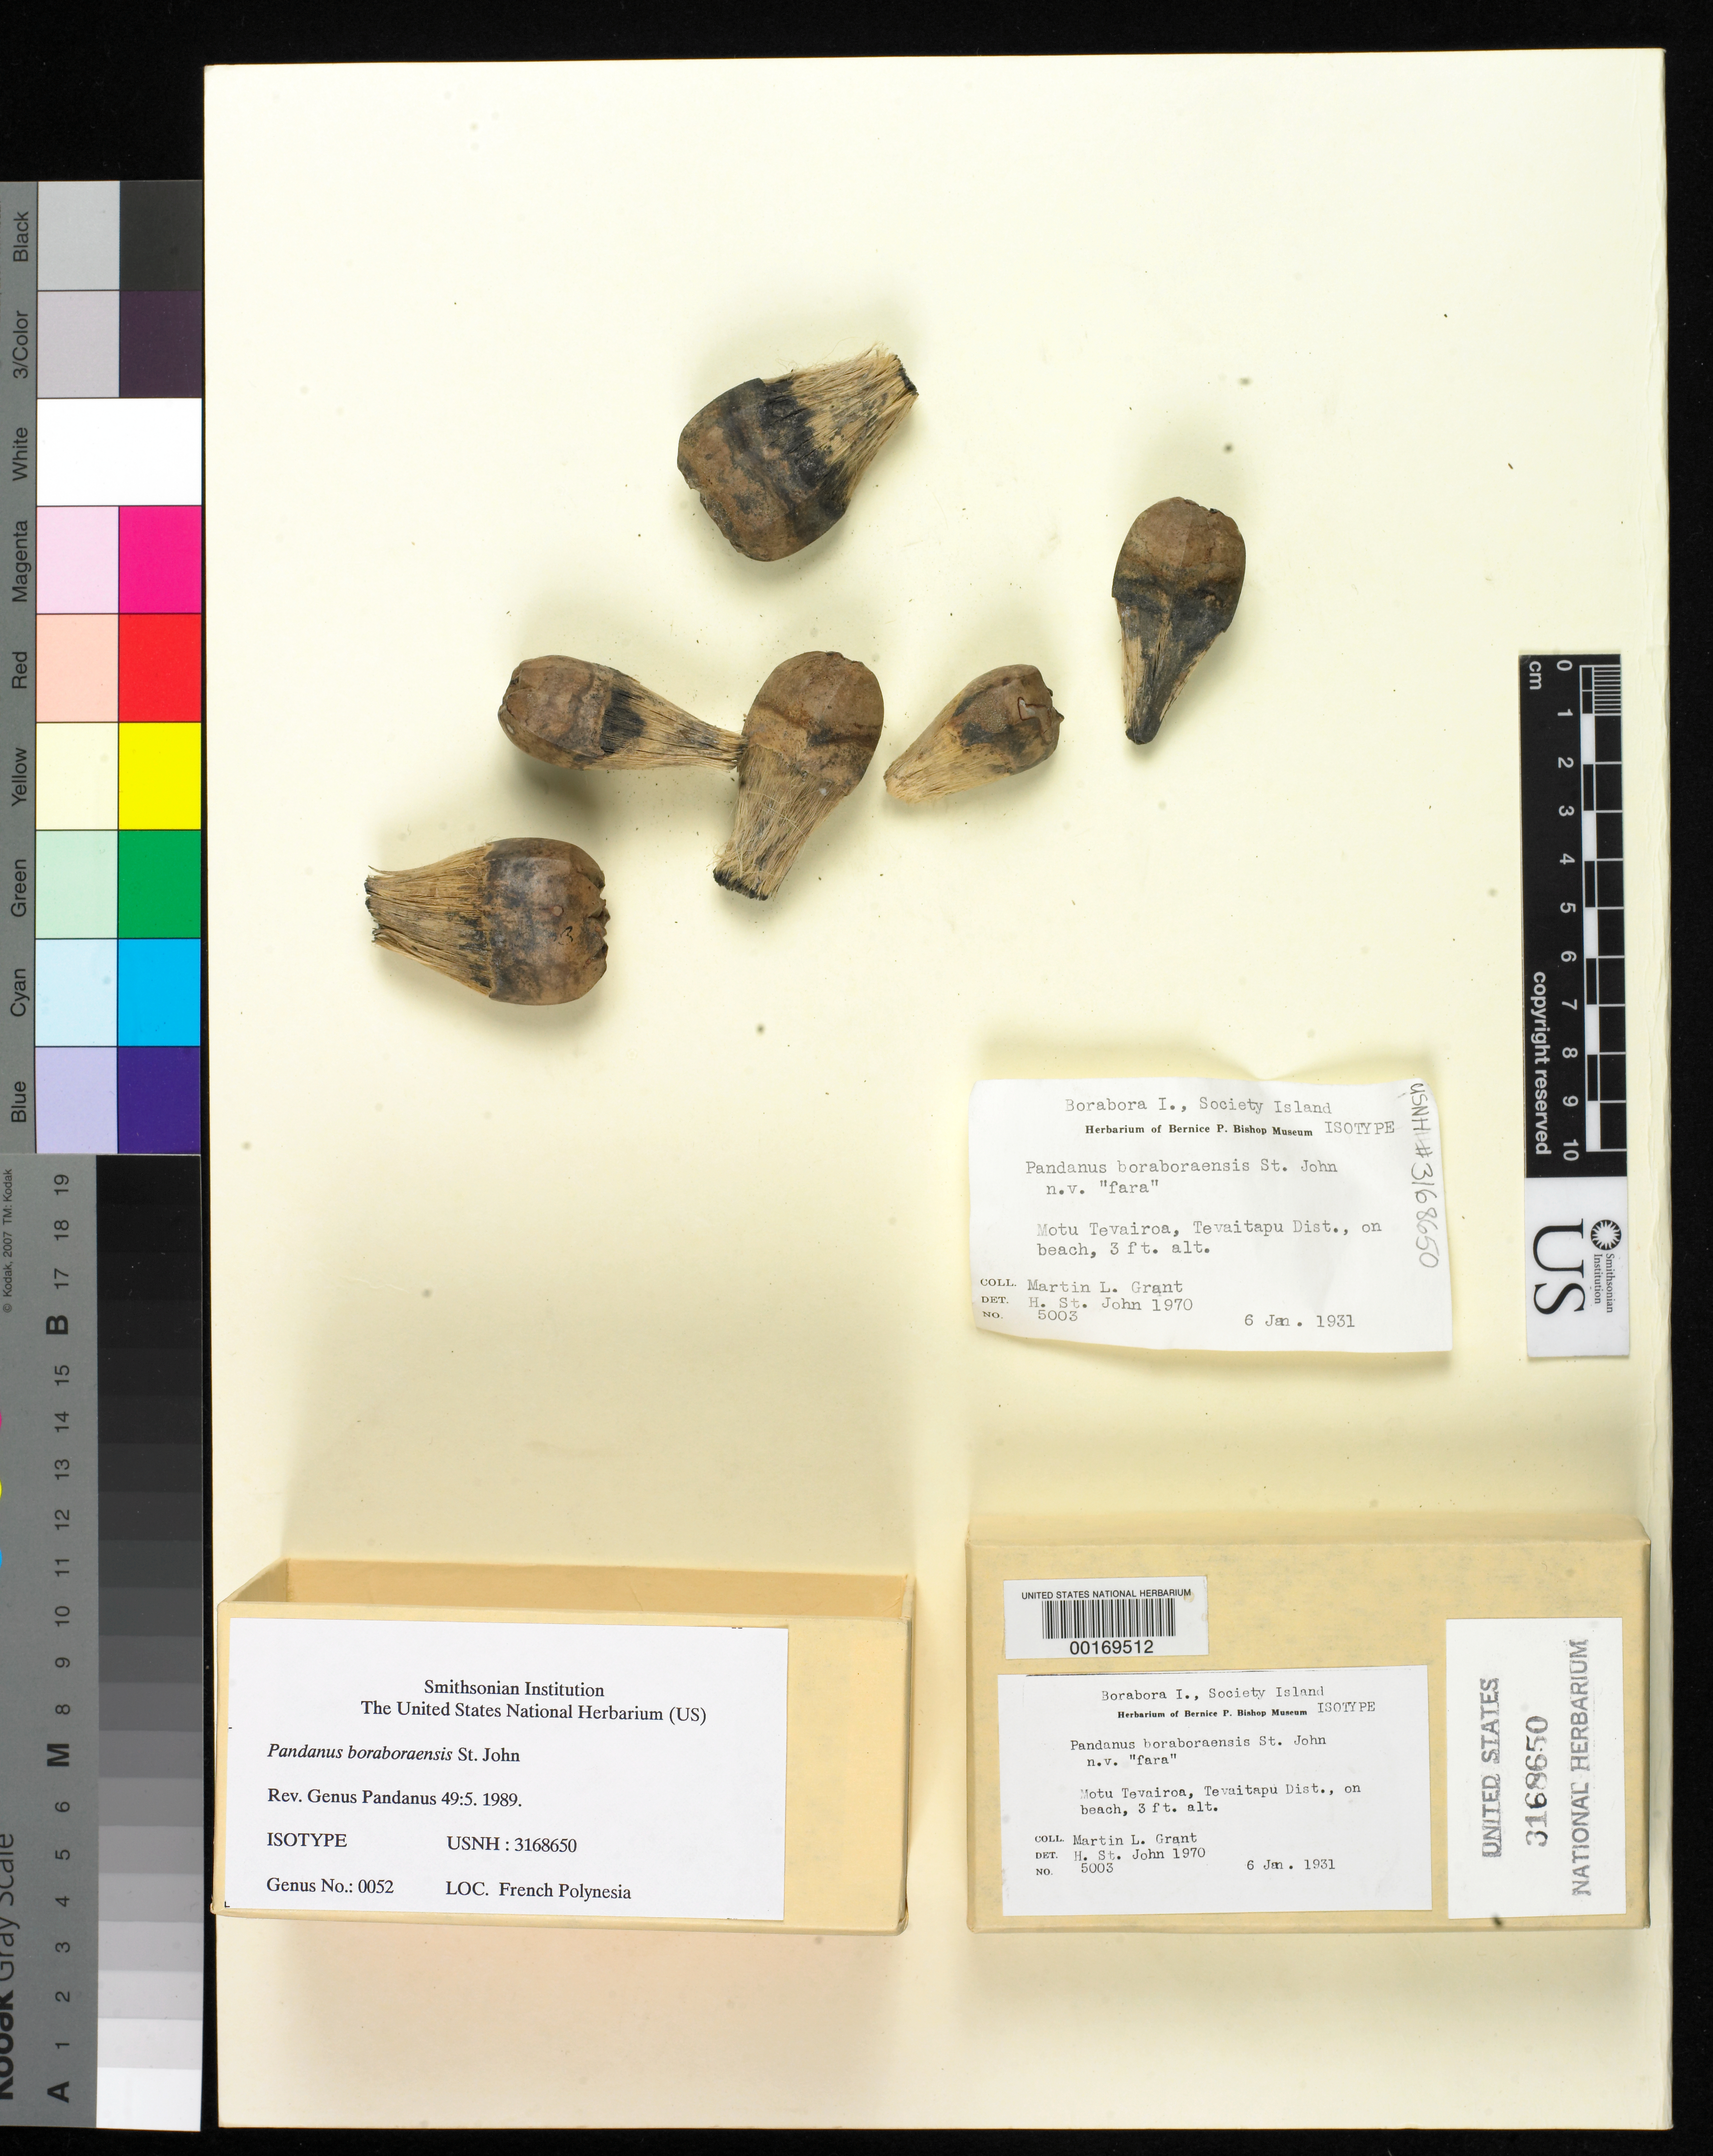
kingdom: Plantae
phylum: Tracheophyta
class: Liliopsida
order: Pandanales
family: Pandanaceae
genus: Pandanus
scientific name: Pandanus boraboraensis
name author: H. St. John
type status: Isotype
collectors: M. L. Grant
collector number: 5003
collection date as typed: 06 Jan 1931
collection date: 1931-01-06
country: French Polynesia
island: Bora Bora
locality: Tevairoa District, Motu Tevairoa, on beach. [Society Is.]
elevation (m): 1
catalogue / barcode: US 3168650